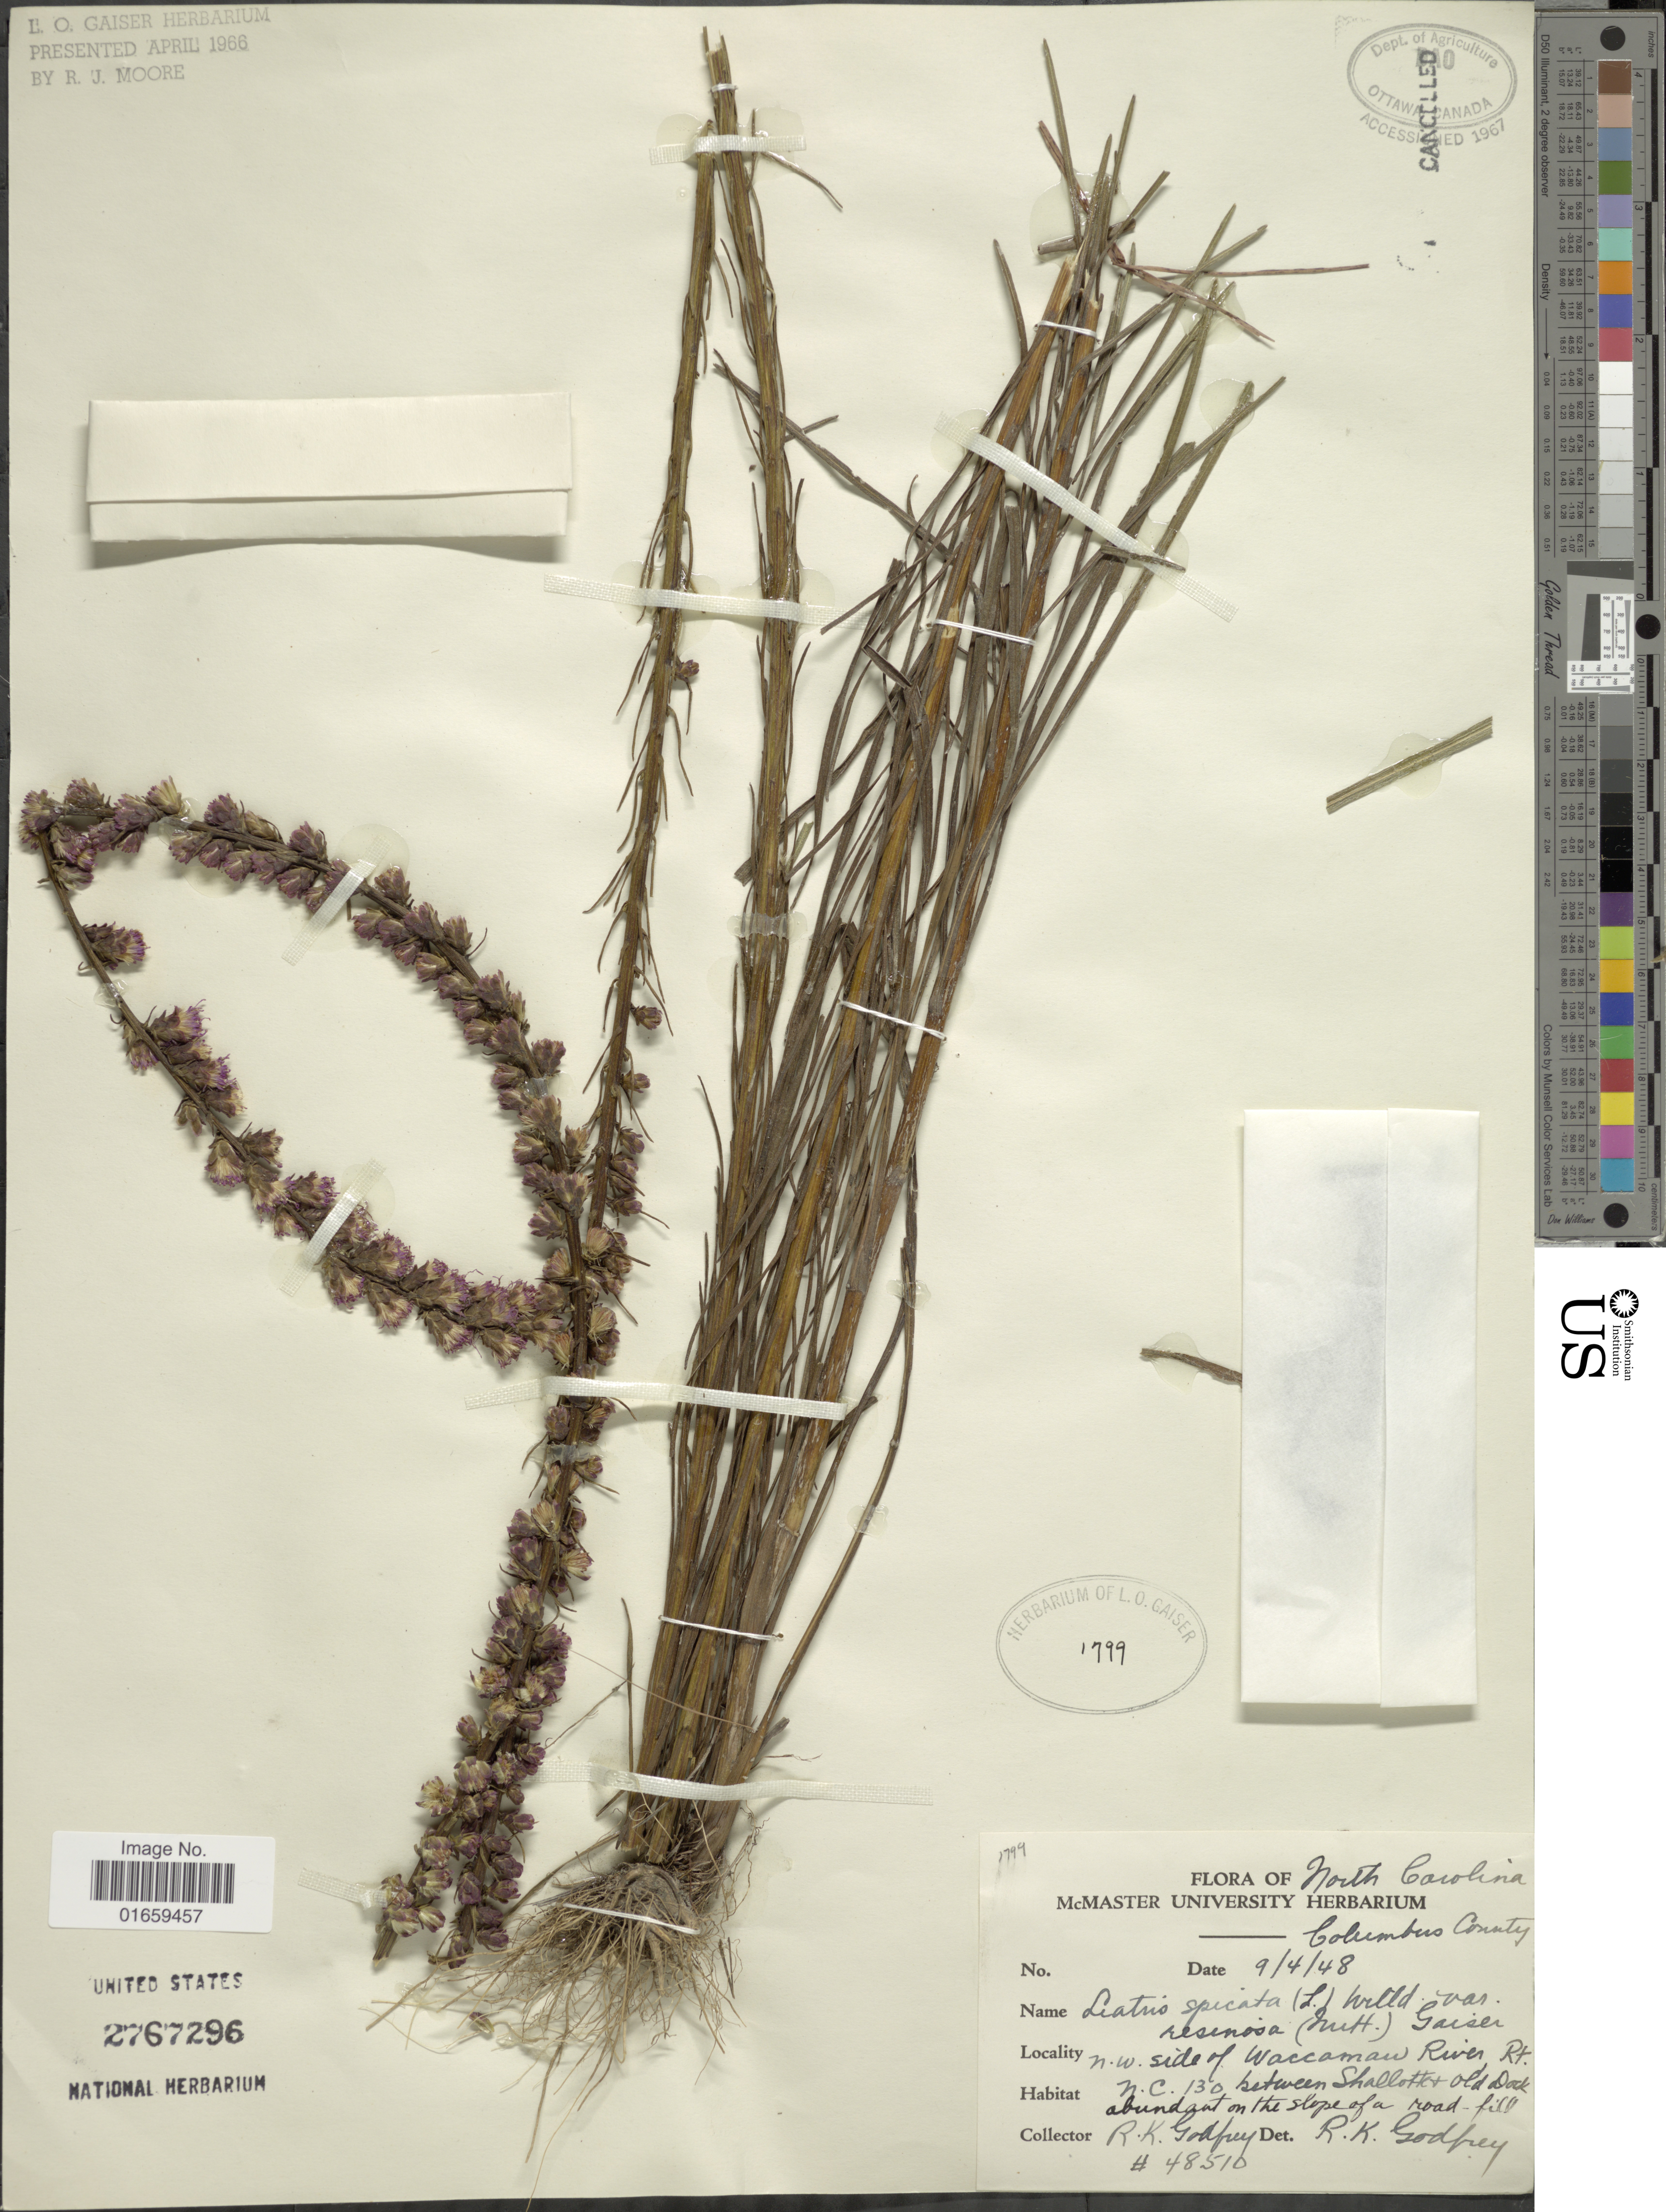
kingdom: Plantae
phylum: Tracheophyta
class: Magnoliopsida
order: Asterales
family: Asteraceae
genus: Liatris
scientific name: Liatris spicata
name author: (L.) Willd.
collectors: R. K. Godfrey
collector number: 48510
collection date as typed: Transcribed d/m/y: 4/9/48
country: United States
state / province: North Carolina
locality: N. W. Side of Waccamaw River, Rt. N. C. 130 between Shallotes old Dock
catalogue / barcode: US 2767296